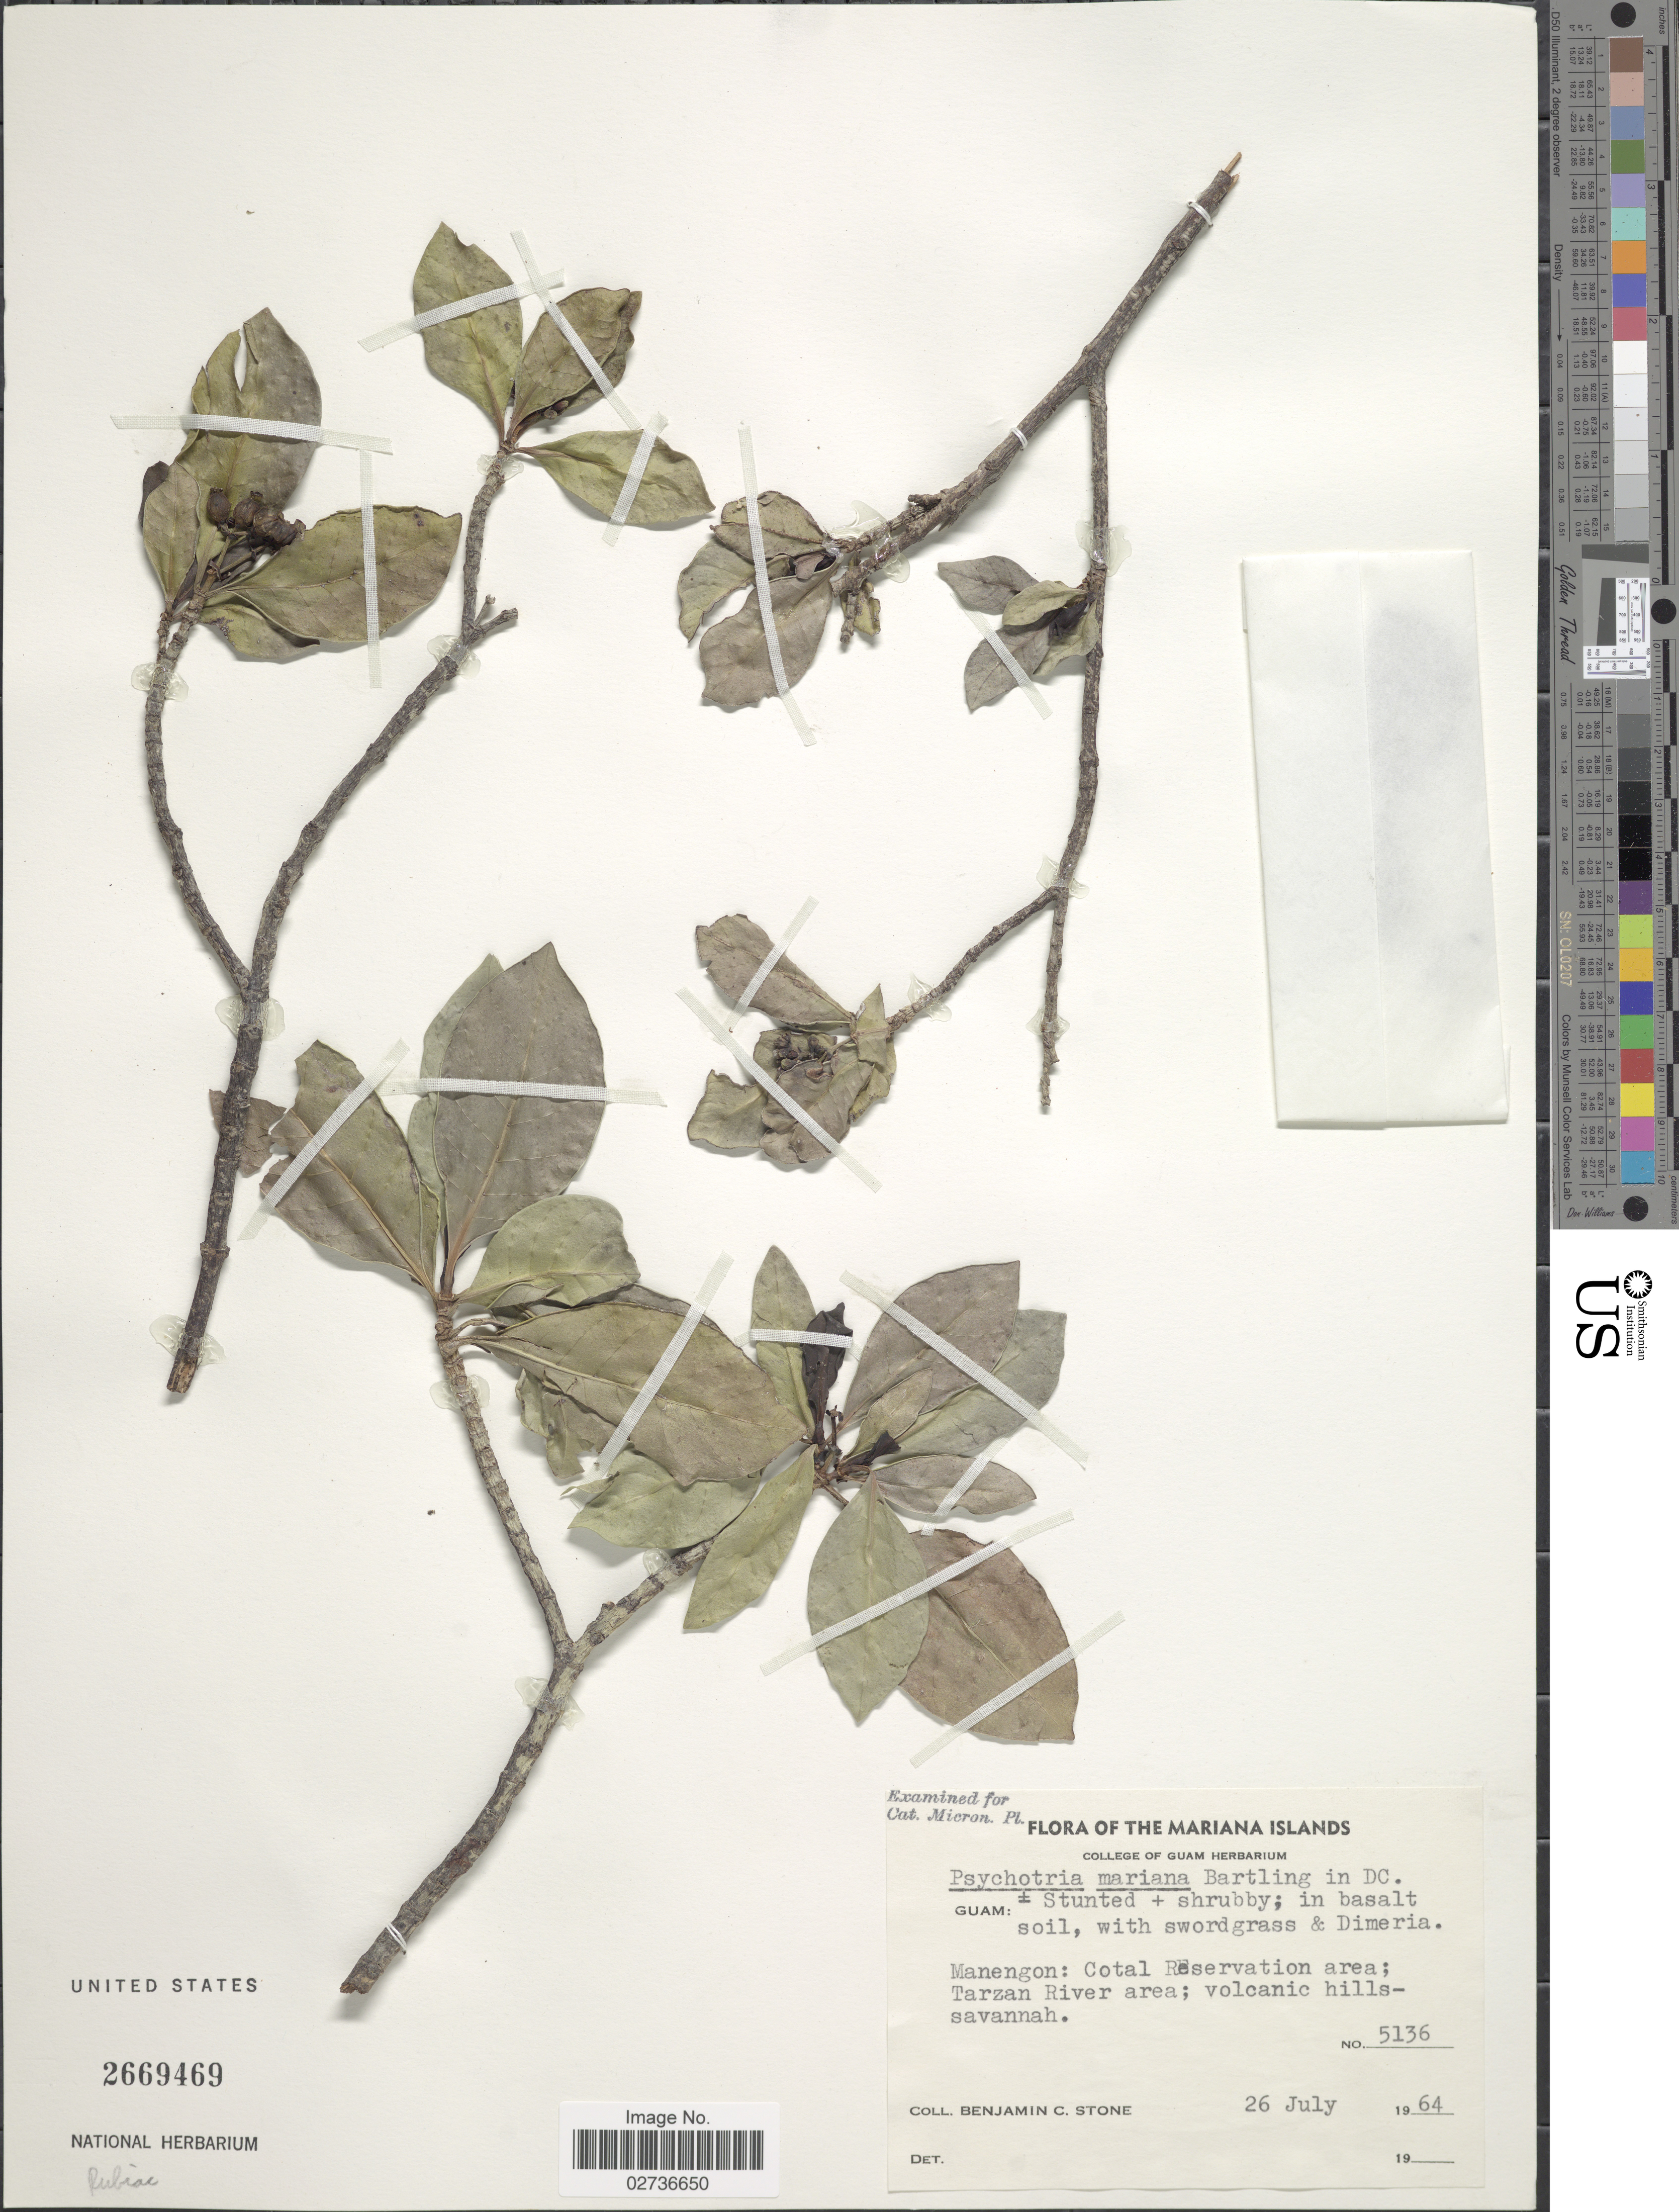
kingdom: Plantae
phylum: Tracheophyta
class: Magnoliopsida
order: Gentianales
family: Rubiaceae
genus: Psychotria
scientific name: Psychotria mariana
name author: Bartl. ex DC.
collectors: B. C. Stone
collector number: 5136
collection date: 1964-07-26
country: Guam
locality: The Marianas Islands, Guam, Manengon: Cotal Reservation area, Tarzan River area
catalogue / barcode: US 2669469